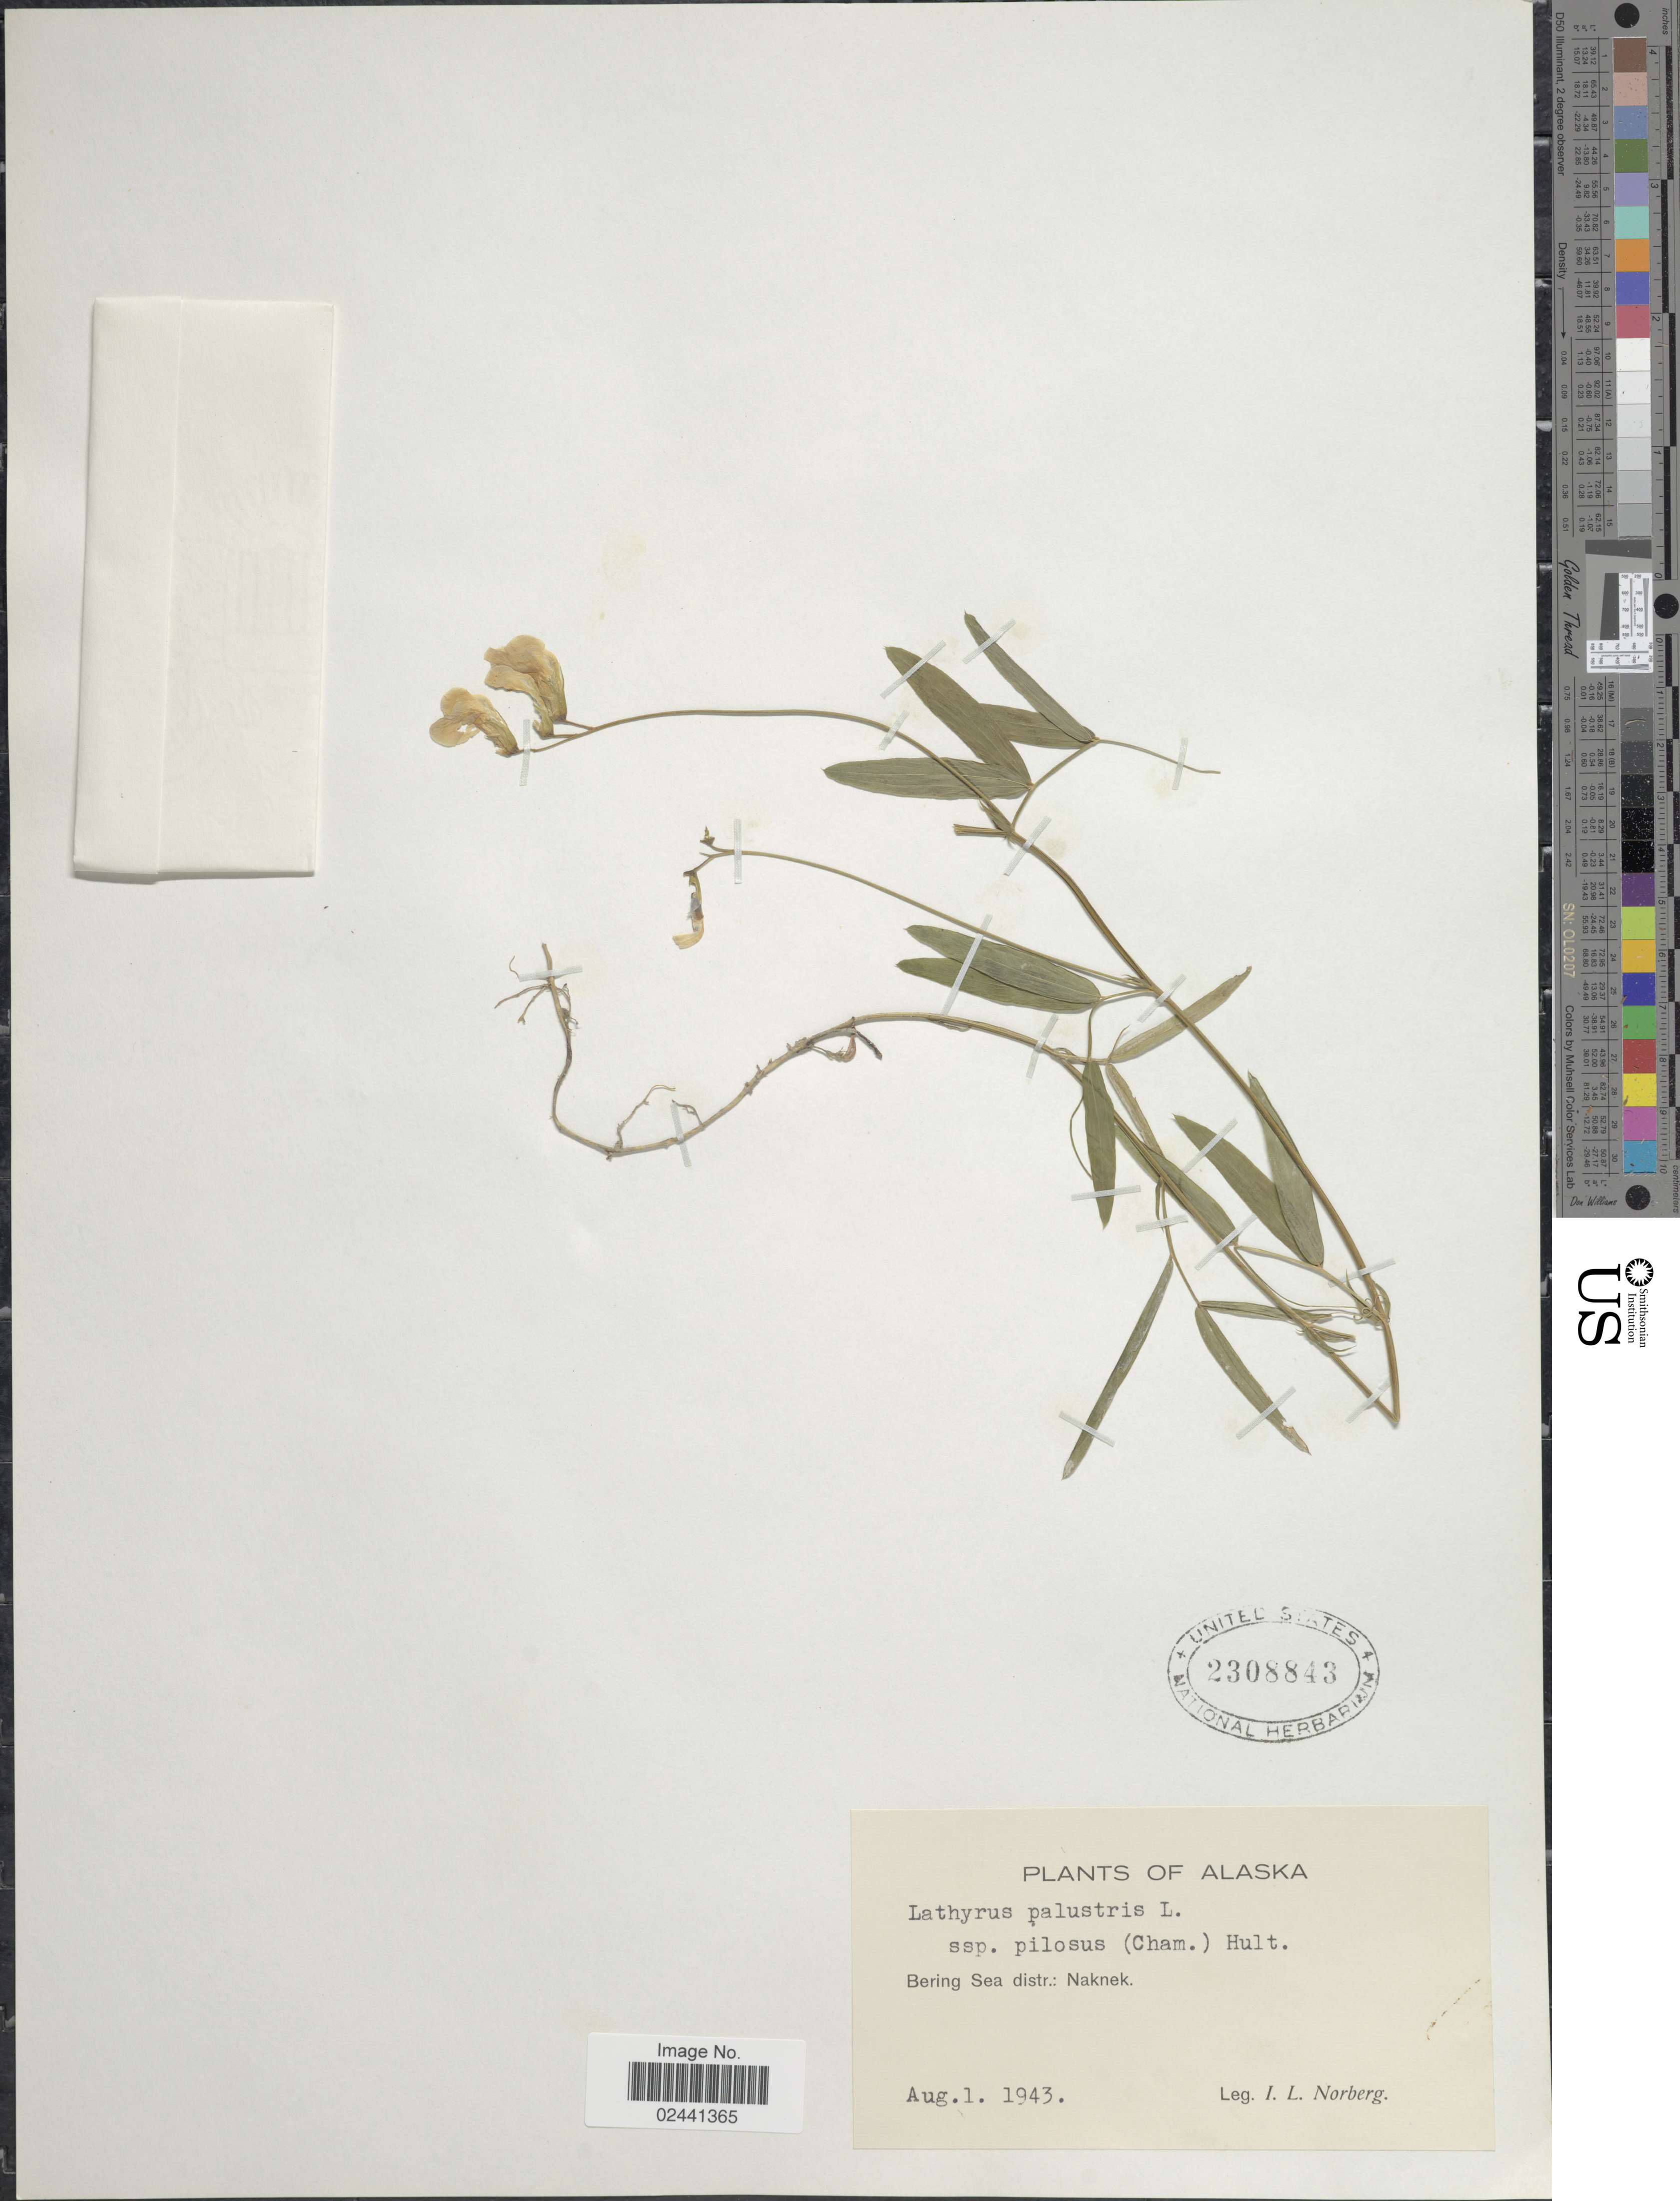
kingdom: Plantae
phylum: Tracheophyta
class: Magnoliopsida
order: Fabales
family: Fabaceae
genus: Lathyrus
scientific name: Lathyrus palustris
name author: L.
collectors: I. Norberg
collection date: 1943-08-01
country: United States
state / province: Alaska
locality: Bering Sea distr.; Naknek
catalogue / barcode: US 2308843